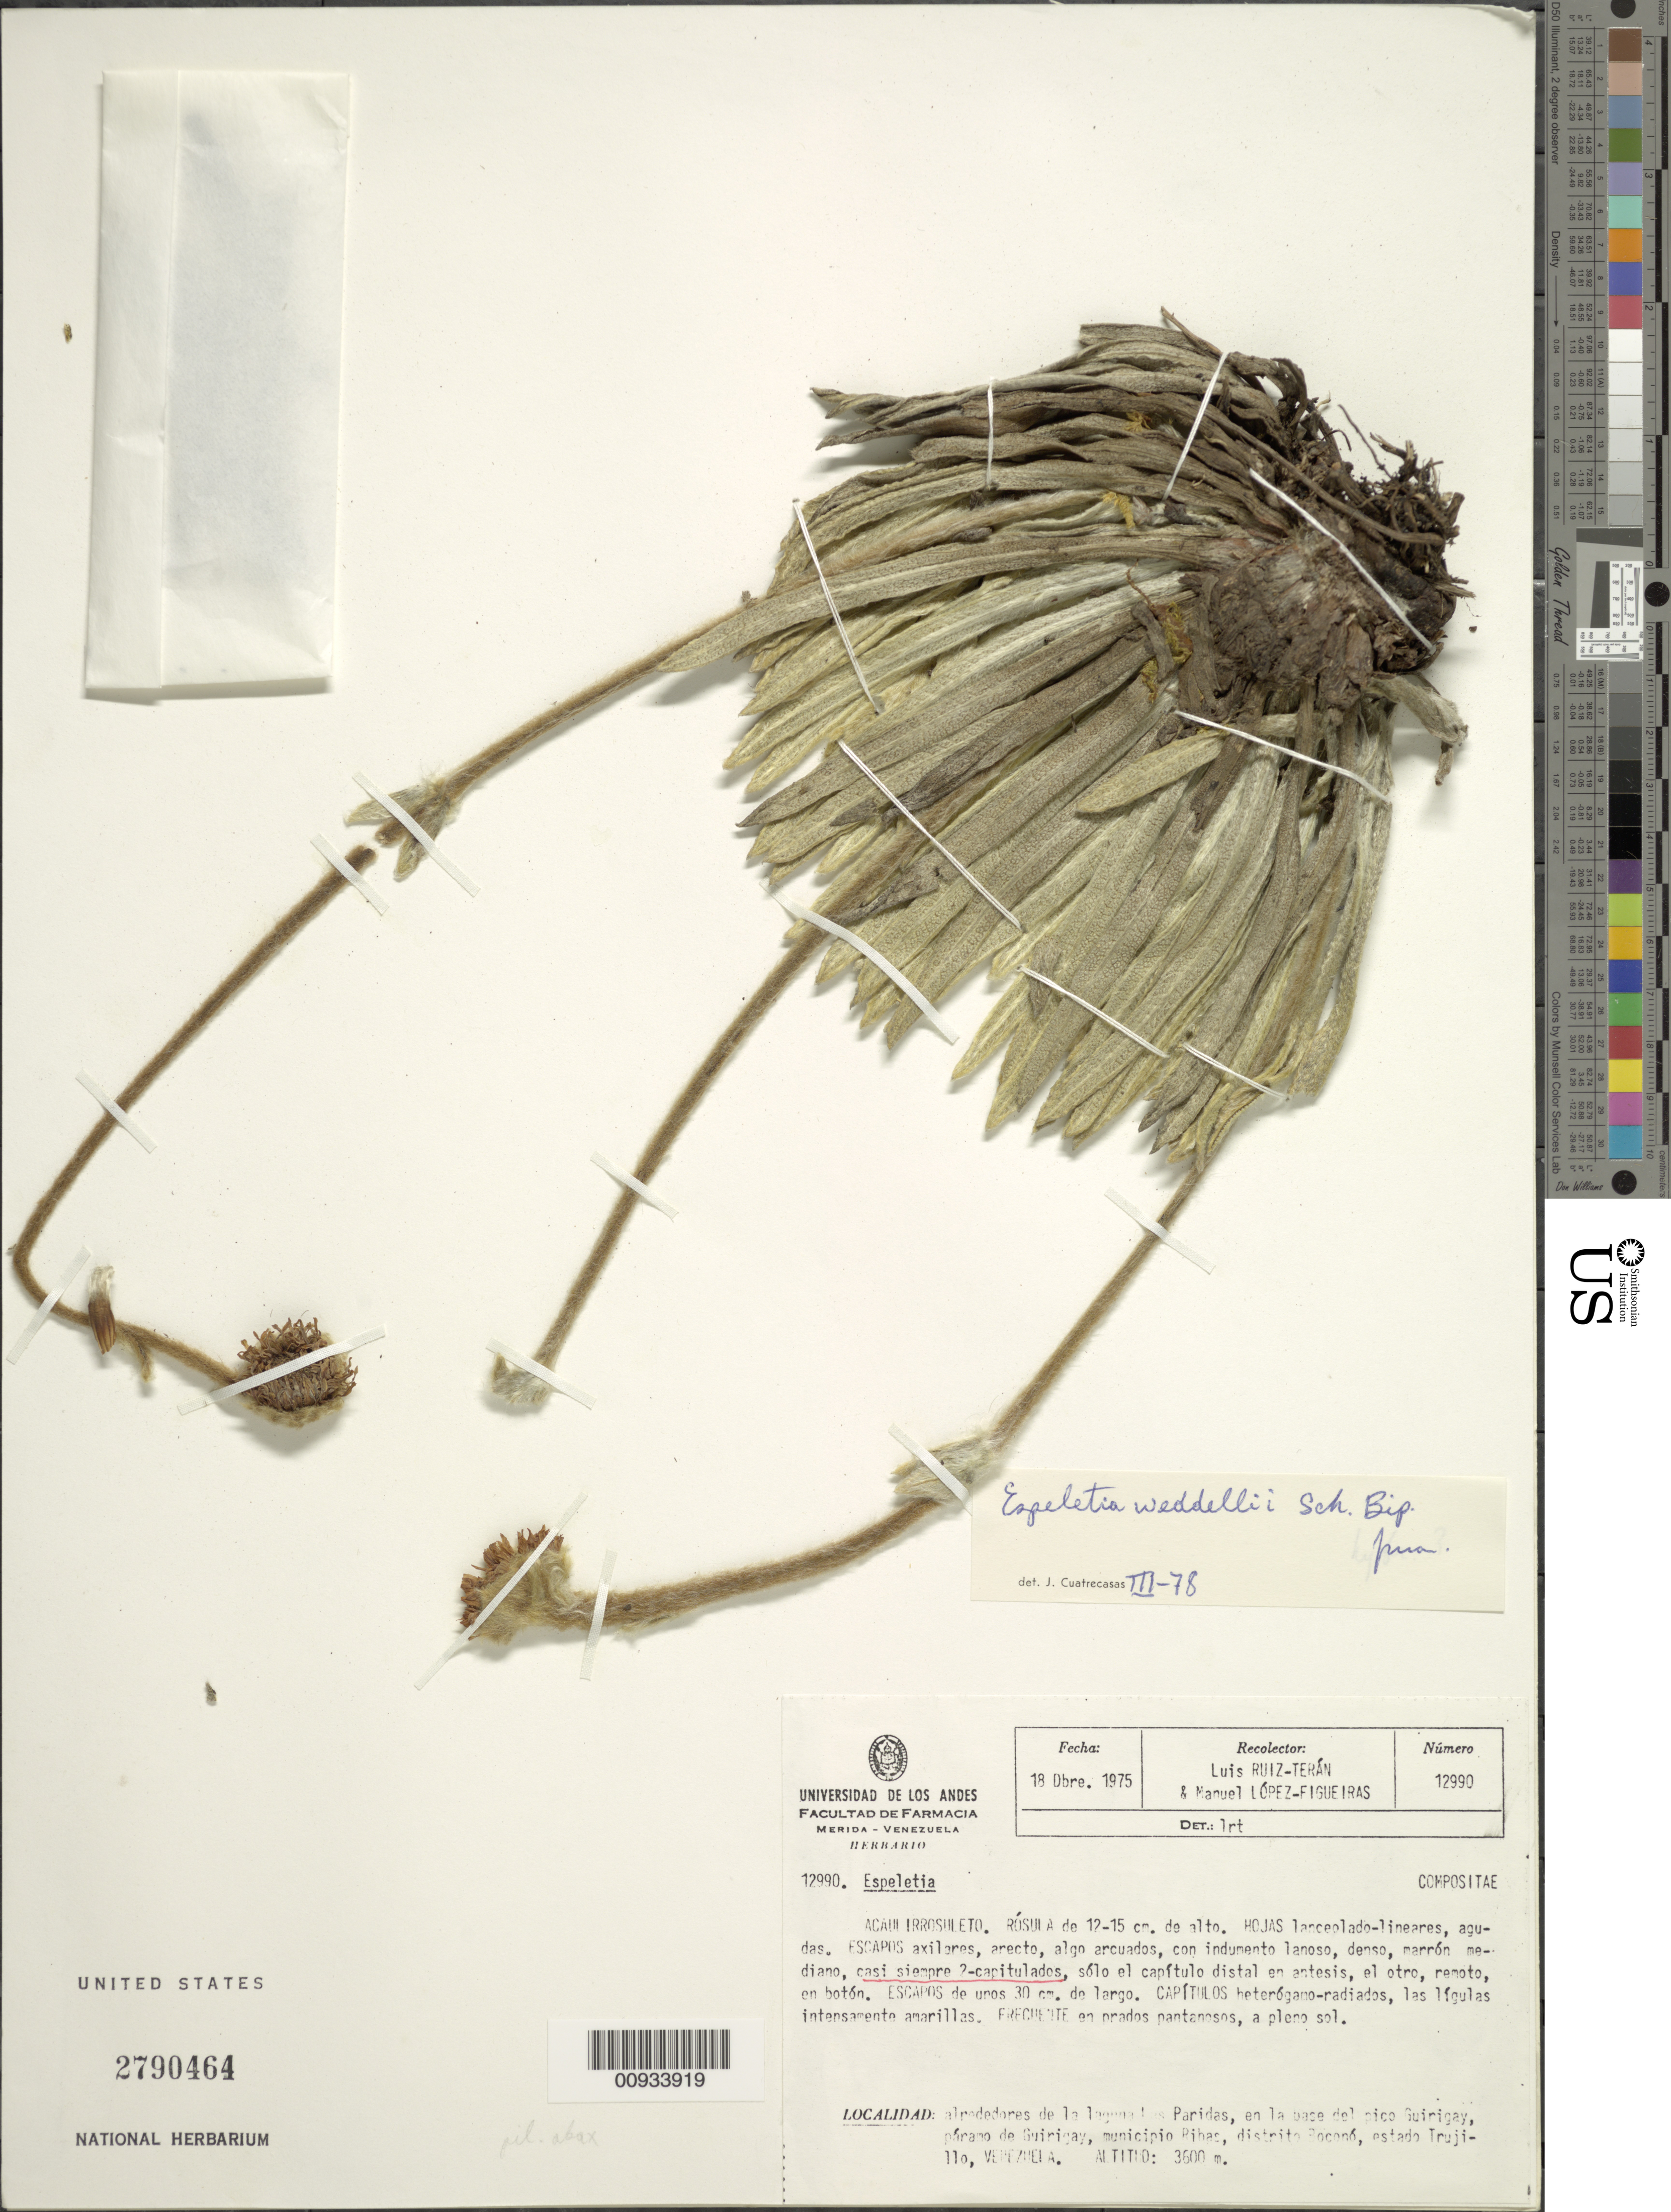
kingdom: Plantae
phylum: Tracheophyta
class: Magnoliopsida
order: Asterales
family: Asteraceae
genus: Espeletia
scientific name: Espeletia weddellii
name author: Sch. Bip. ex Wedd.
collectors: L. E. Ruíz-Terán & M. López Figueiras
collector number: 12990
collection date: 1975-10-18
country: Venezuela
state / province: Trujillo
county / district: Boconó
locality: Páramo de Guirigay. Alrededores de la Laguna Las Paridas, en la base del pico Guirigay. Cerca de la frontera entre Boconó y Ribas.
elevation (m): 3600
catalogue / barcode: US 2790464